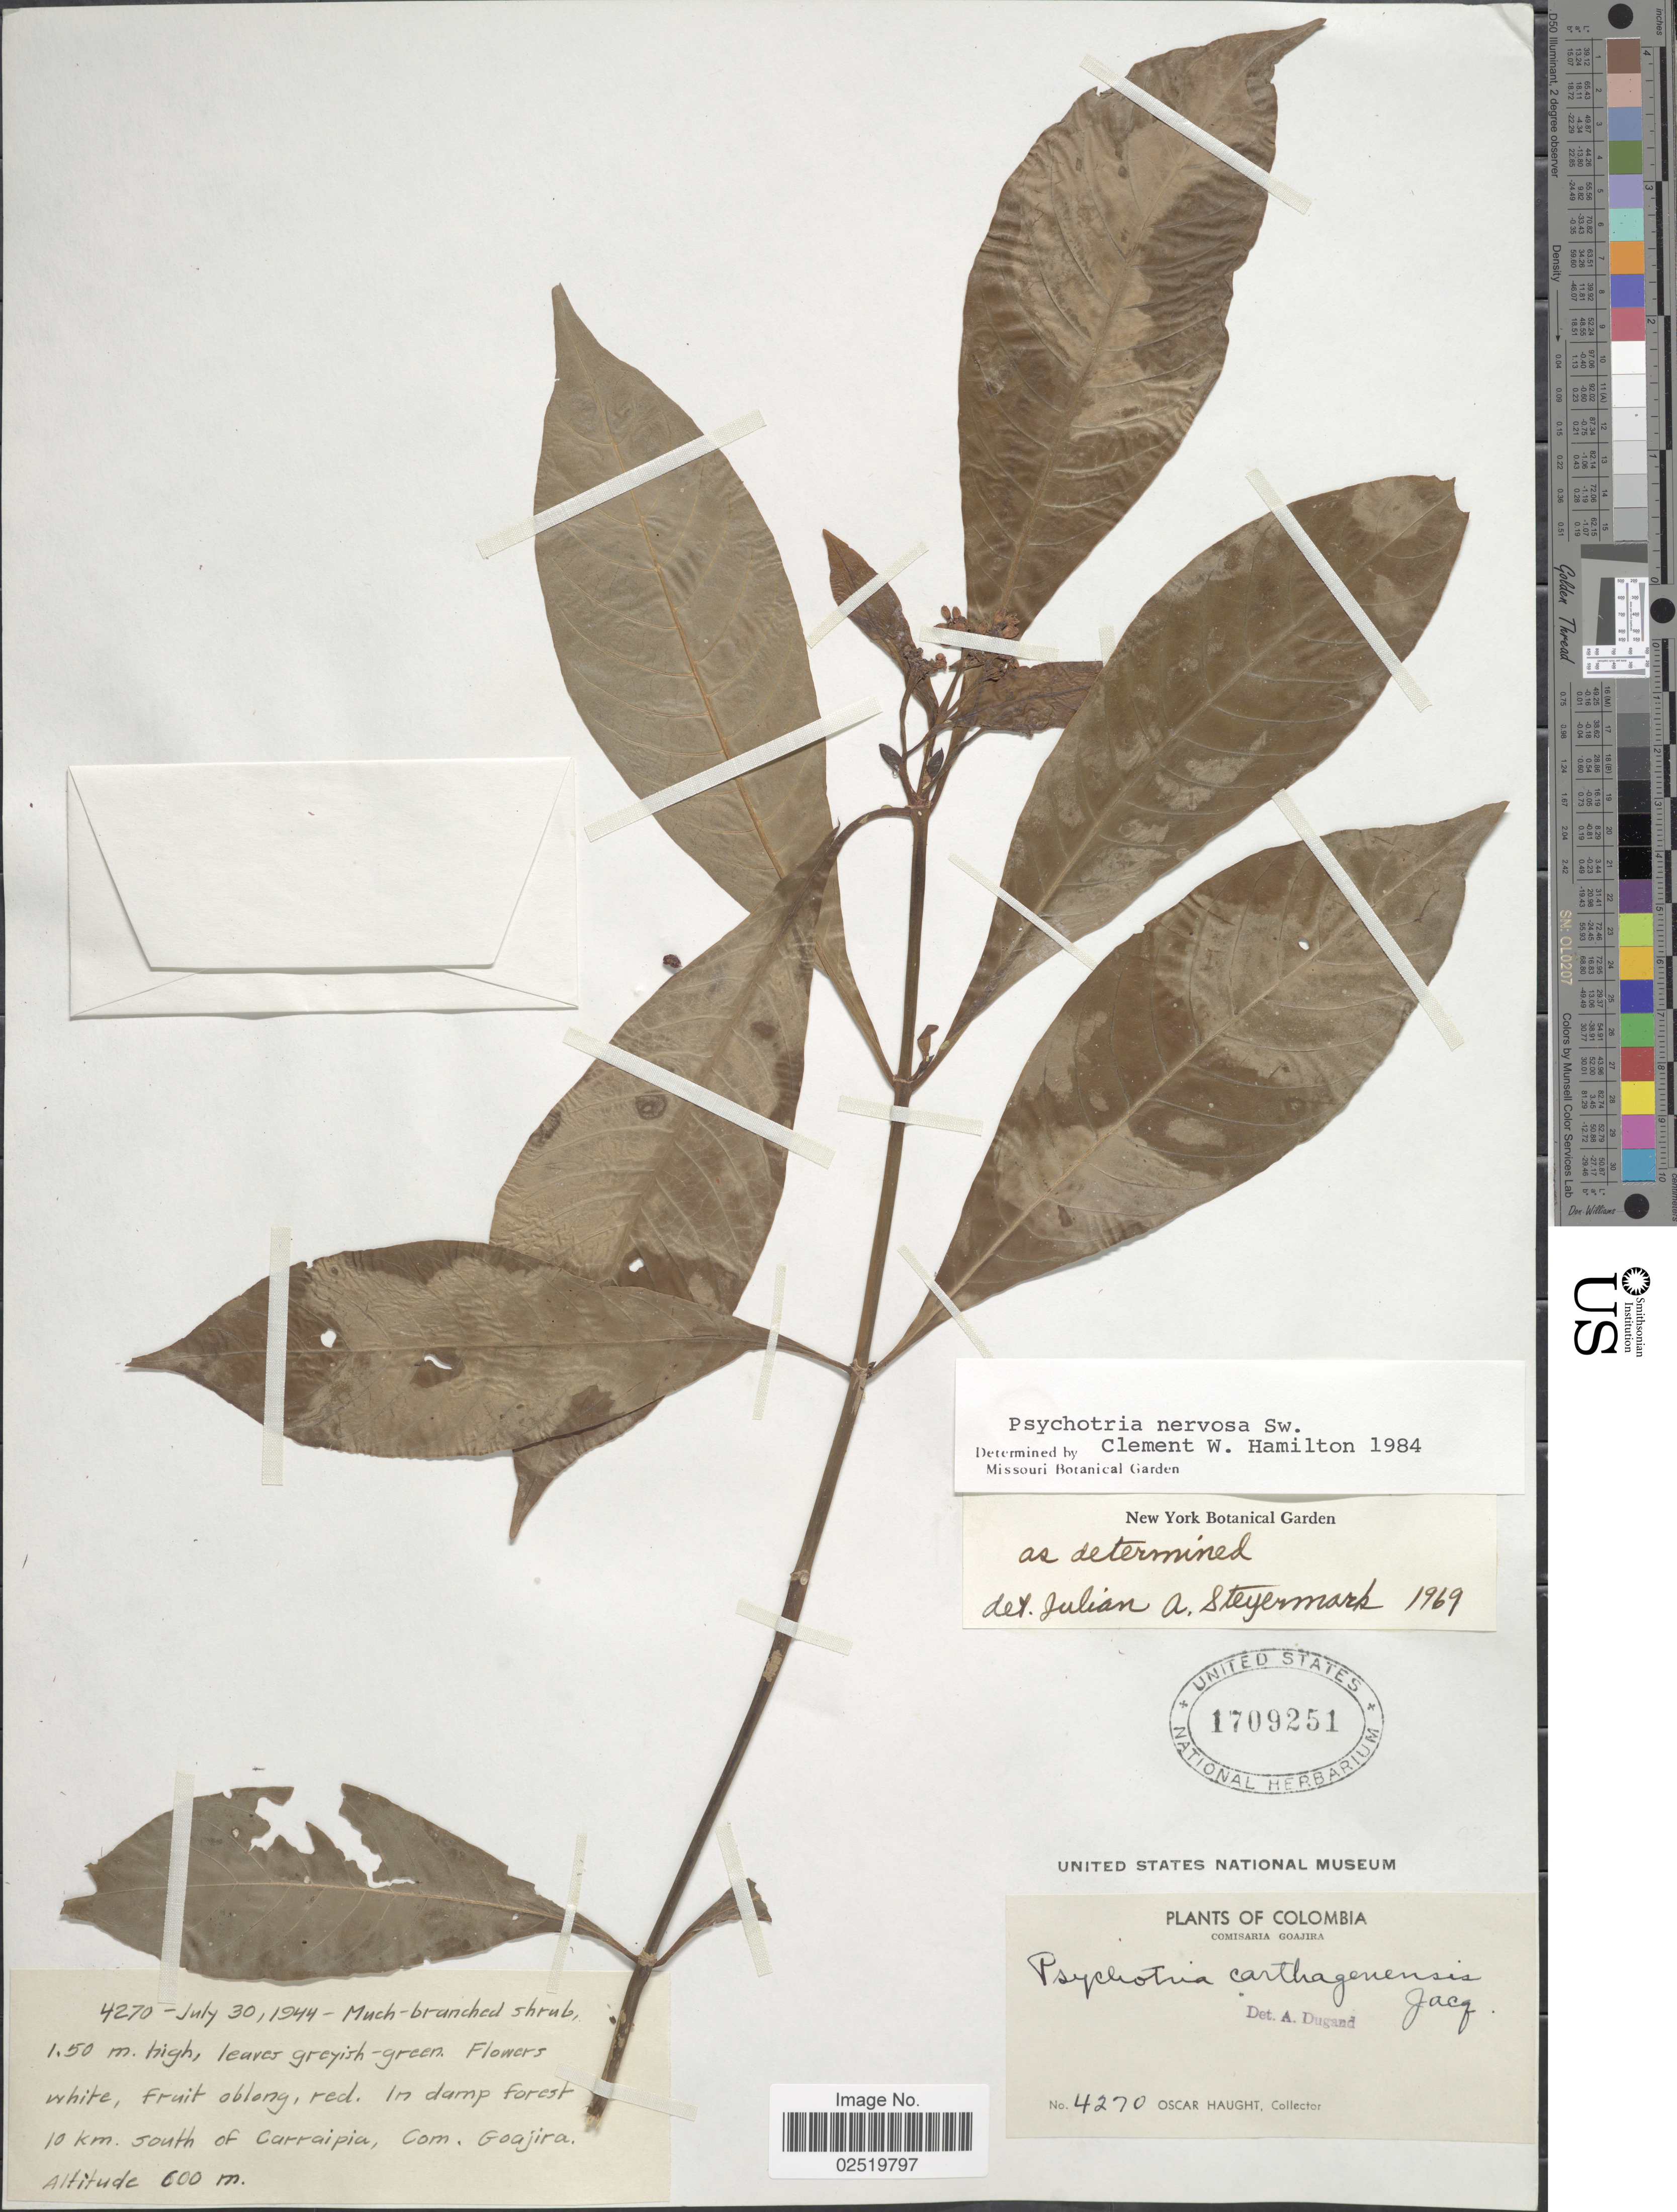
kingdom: Plantae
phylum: Tracheophyta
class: Magnoliopsida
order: Gentianales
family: Rubiaceae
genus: Psychotria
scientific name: Psychotria nervosa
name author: Sw.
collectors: O. L. Haught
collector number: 4270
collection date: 1944-07-30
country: Colombia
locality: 10 km south of Carraipia, Com. Goajira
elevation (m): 600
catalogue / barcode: US 1709251